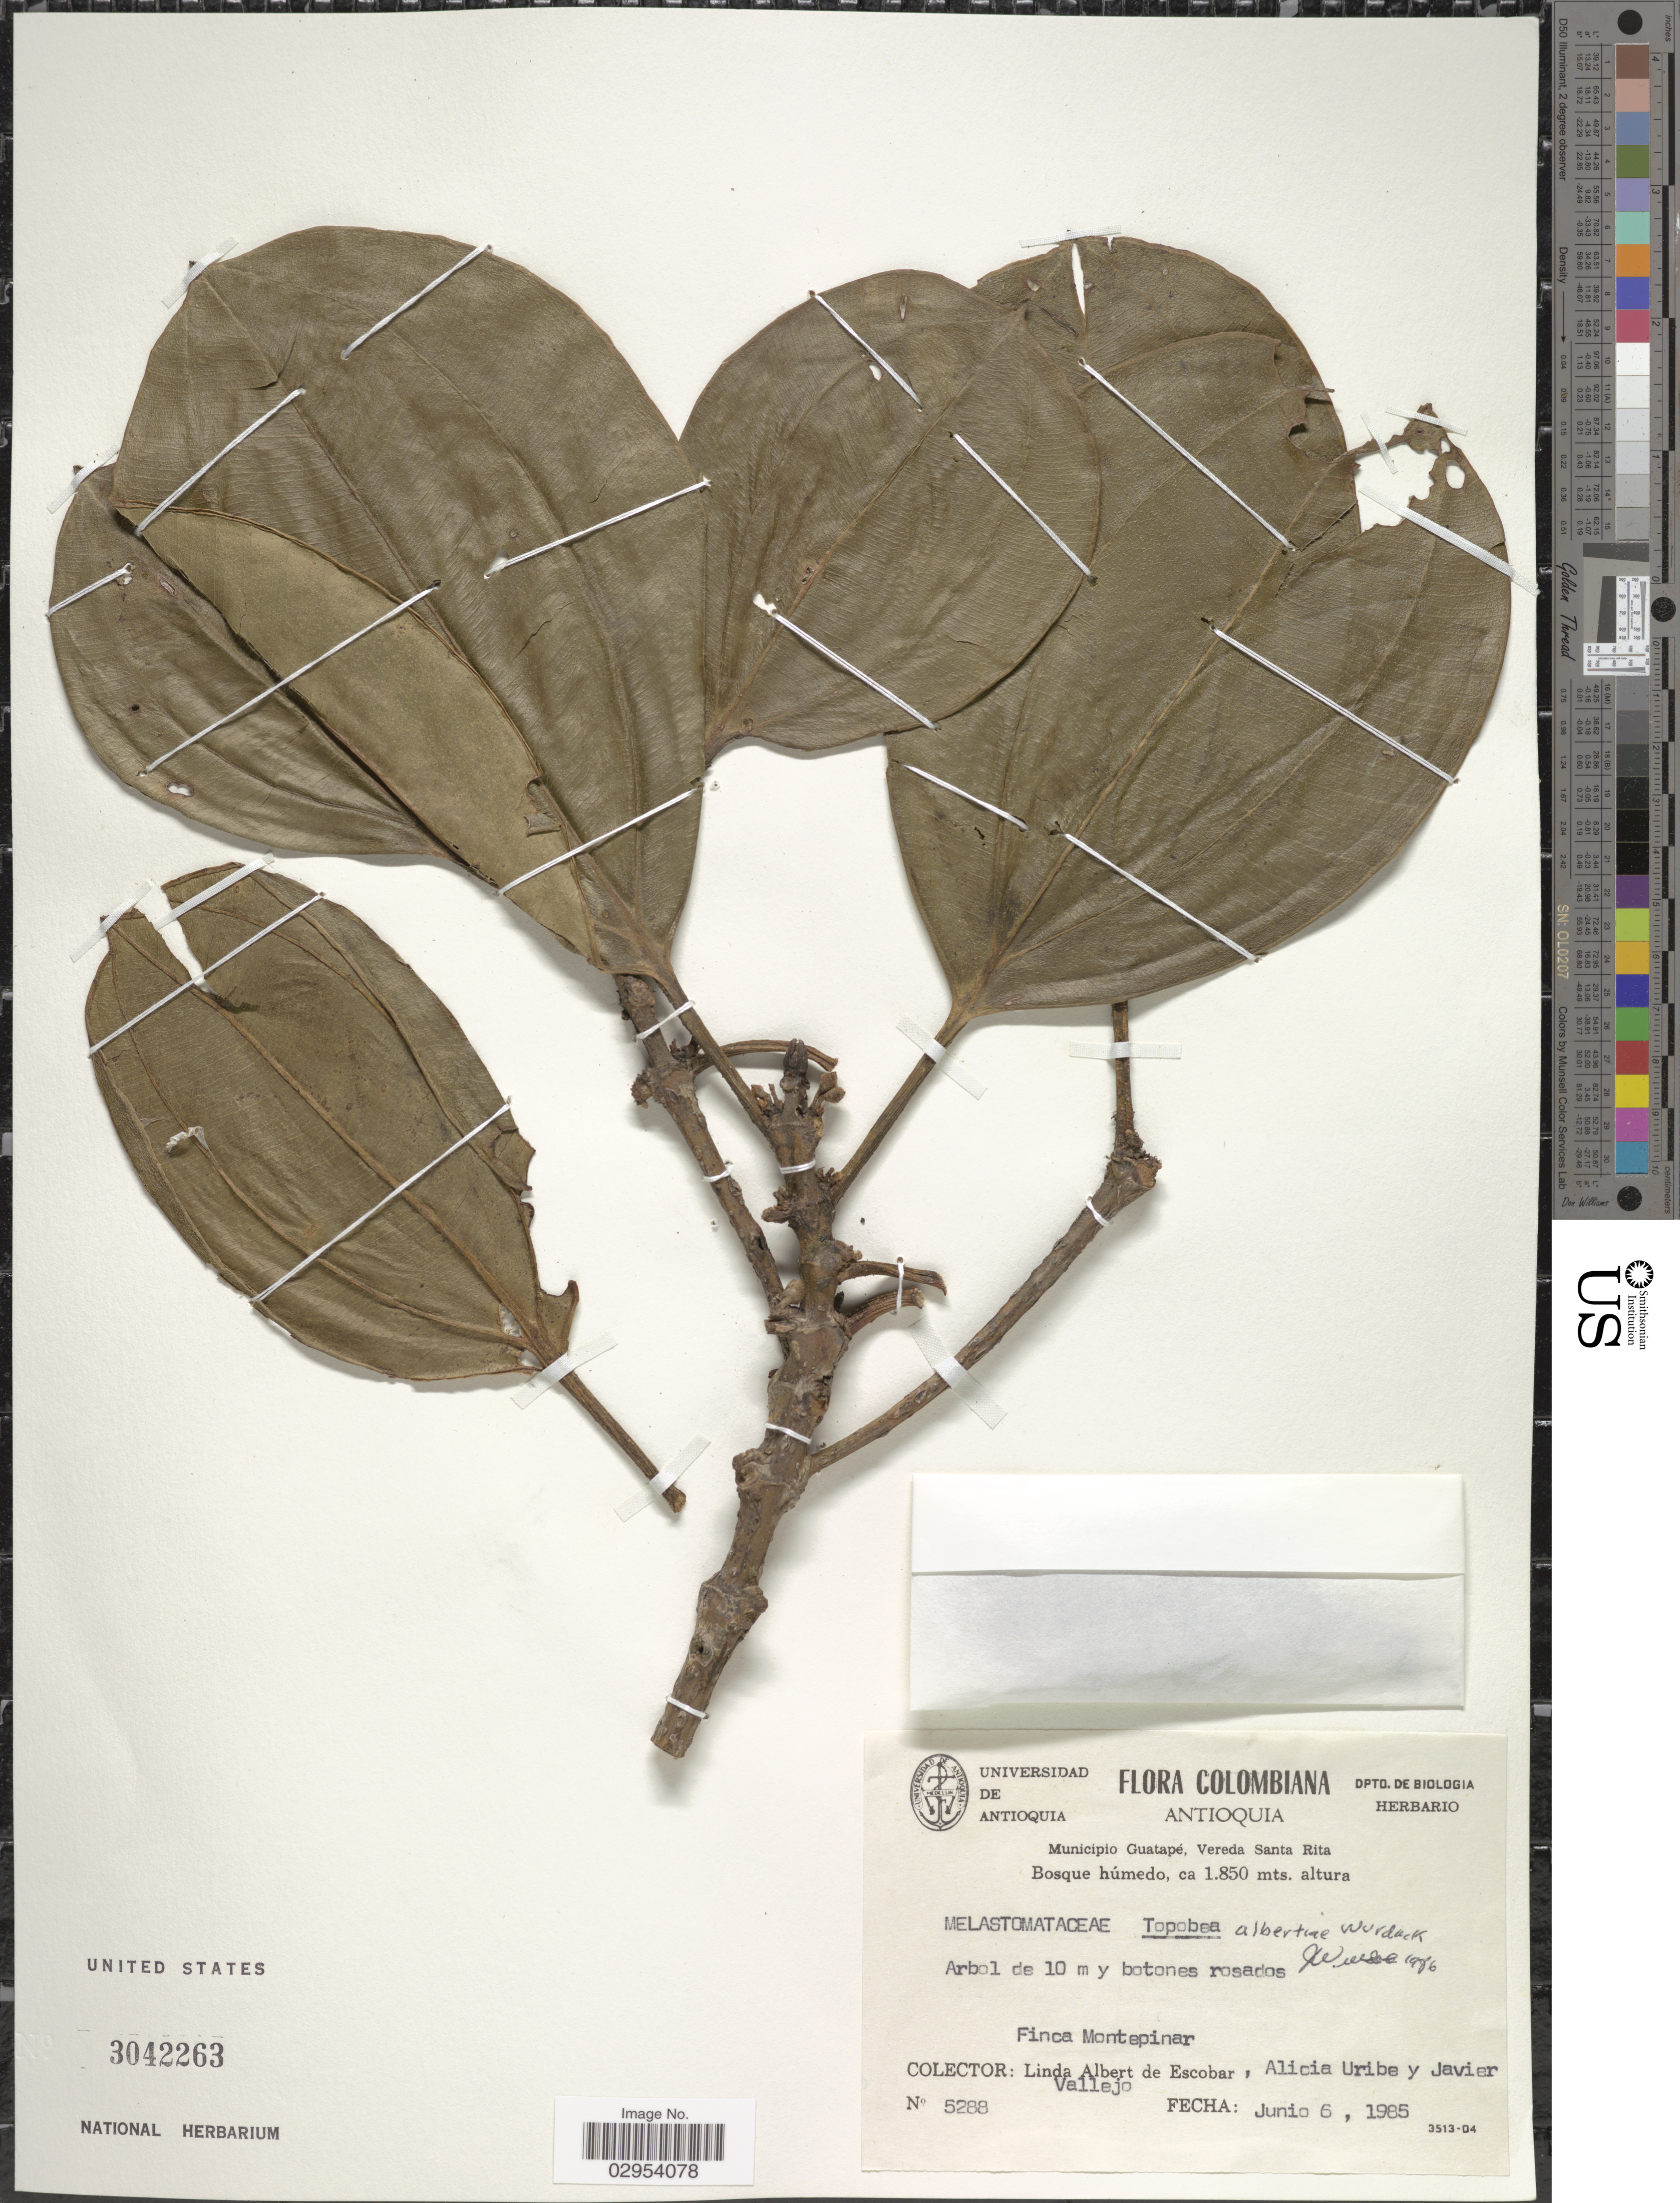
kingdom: Plantae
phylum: Tracheophyta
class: Magnoliopsida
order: Myrtales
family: Melastomataceae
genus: Topobea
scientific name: Topobea albertiae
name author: Wurdack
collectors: L. K. de Escobar, A. Uribe & J. Vallejo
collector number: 5288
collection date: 1985-06-06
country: Colombia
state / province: Antioquia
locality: Municipio Guatapé, Vereda Santa Rita. Finca Montepinar.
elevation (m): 1850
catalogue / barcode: US 3042263